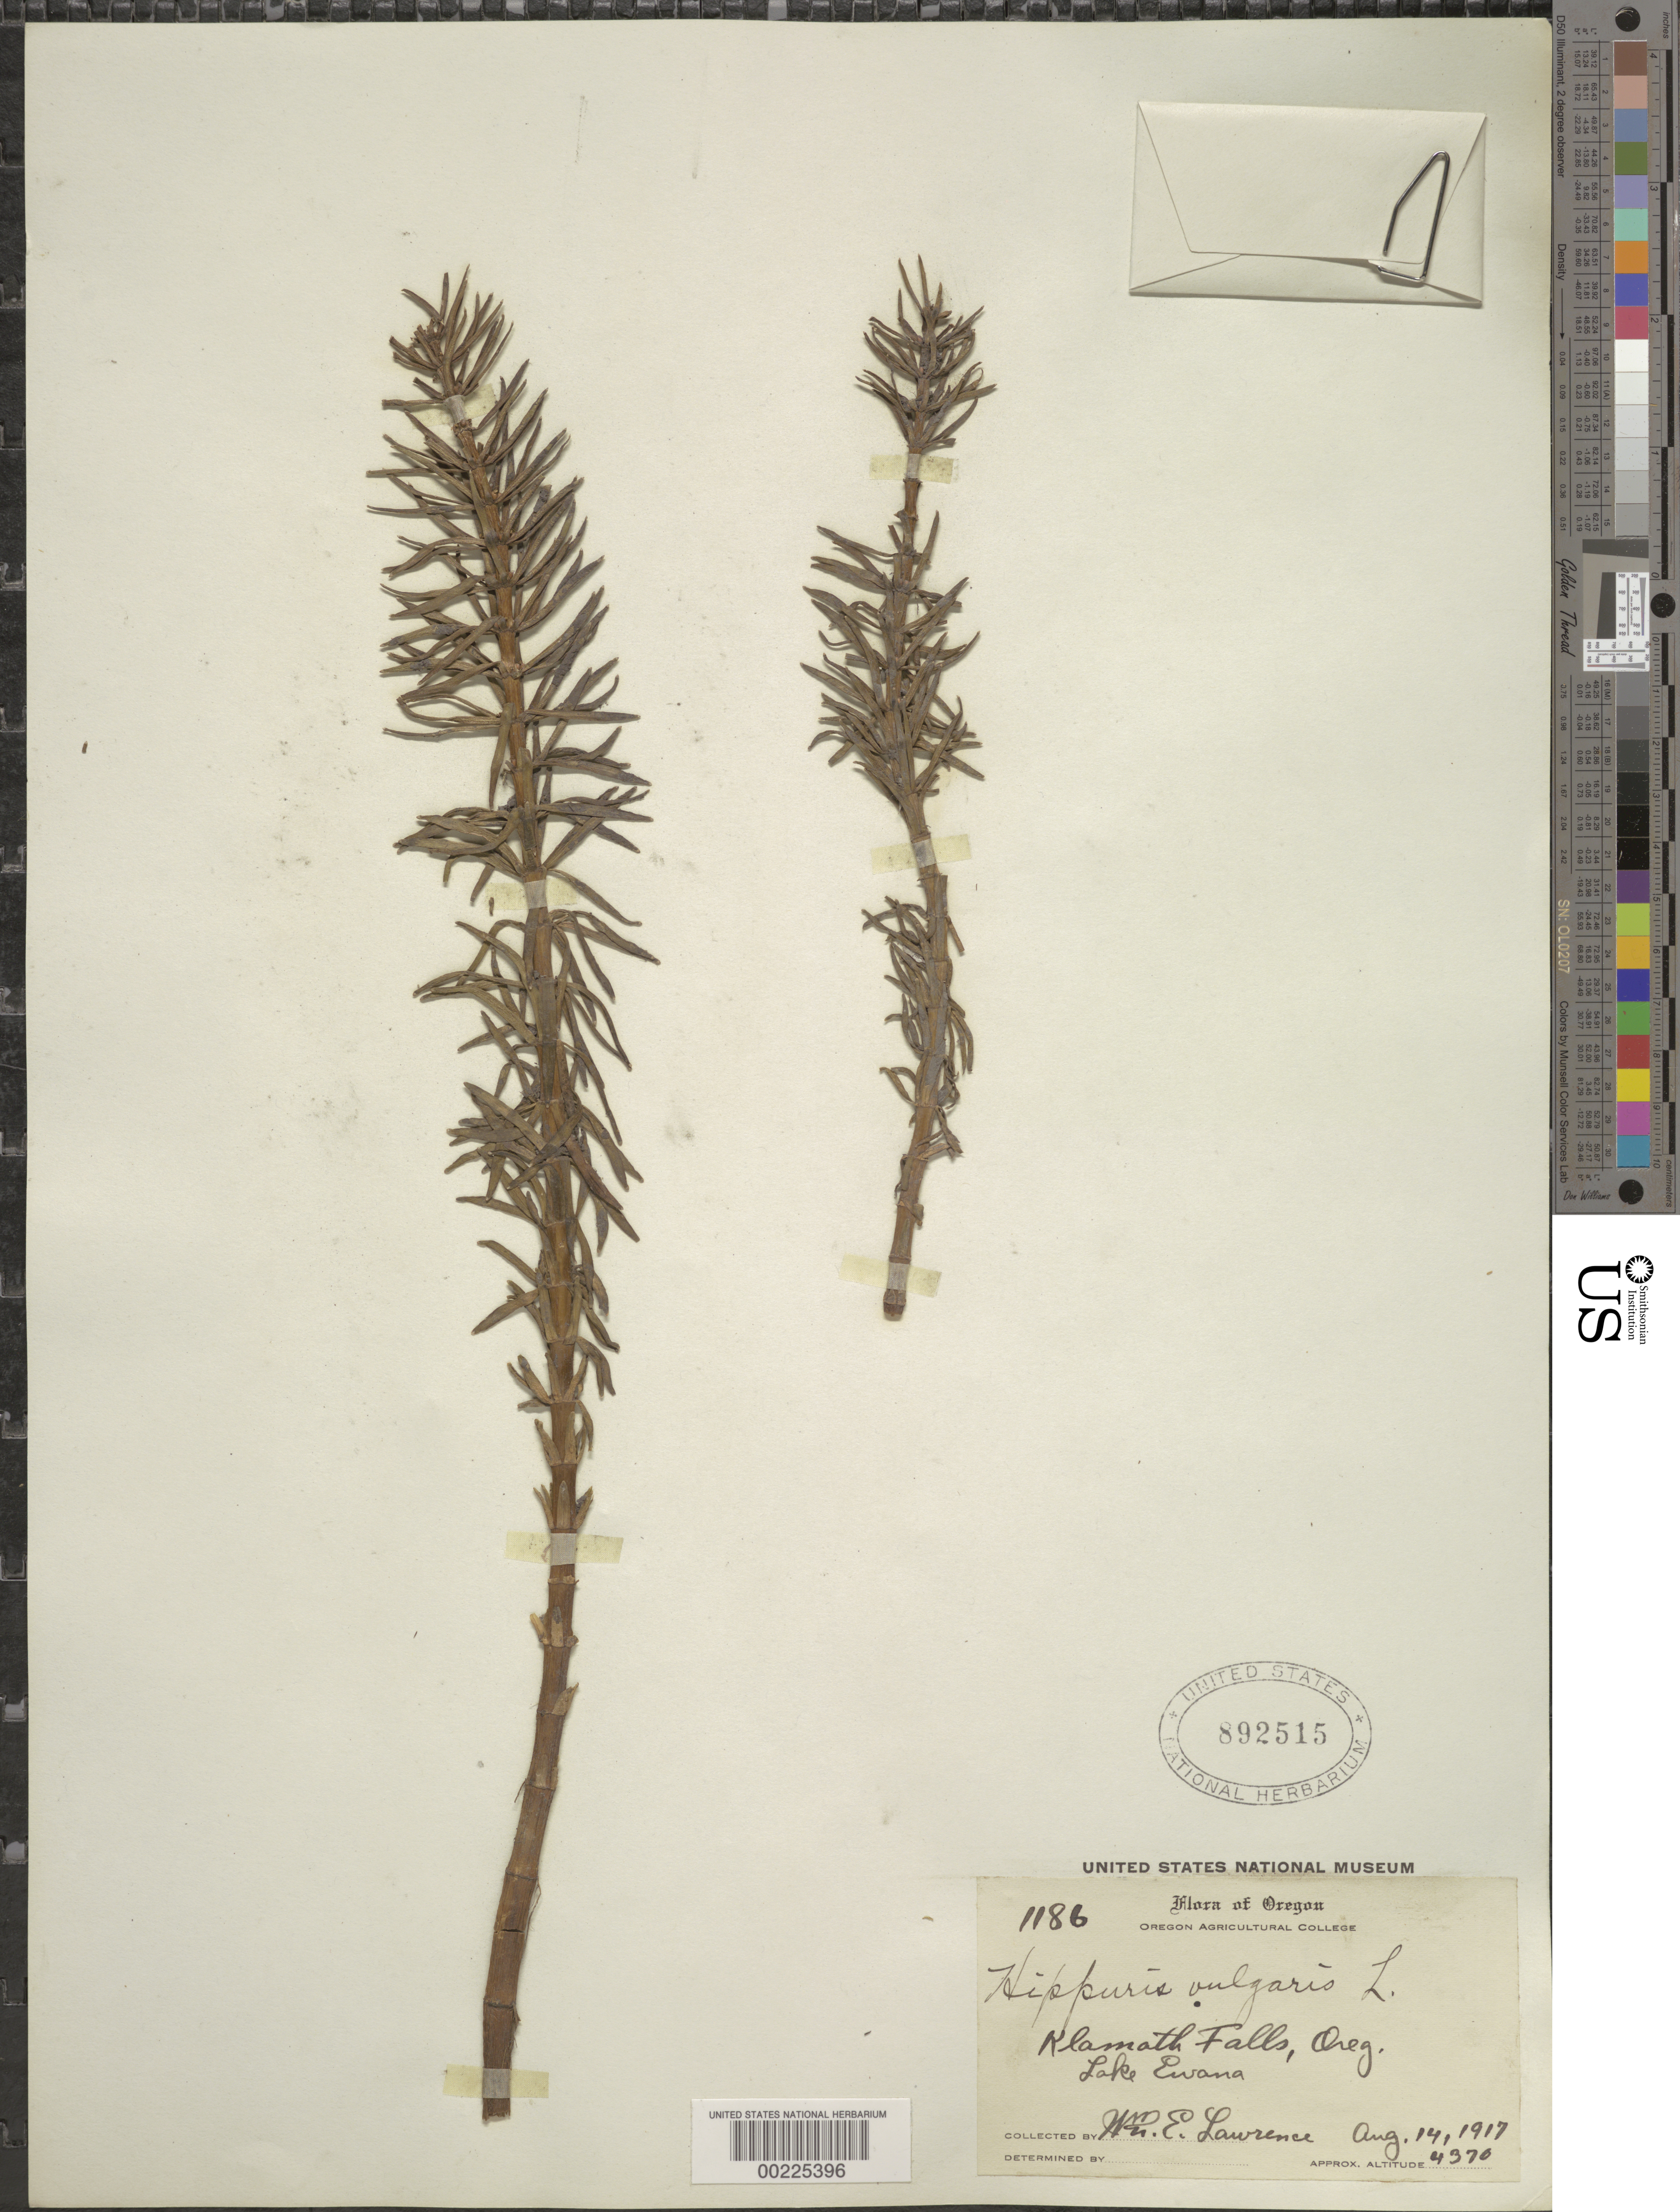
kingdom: Plantae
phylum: Tracheophyta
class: Magnoliopsida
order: Lamiales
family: Plantaginaceae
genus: Hippuris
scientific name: Hippuris tetraphylla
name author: L. f.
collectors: W. Lawrence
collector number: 4370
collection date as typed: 14 Aug 1917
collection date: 1917-08-14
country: United States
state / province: Oregon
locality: Klamath falls; lake ewana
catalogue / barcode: US 892515